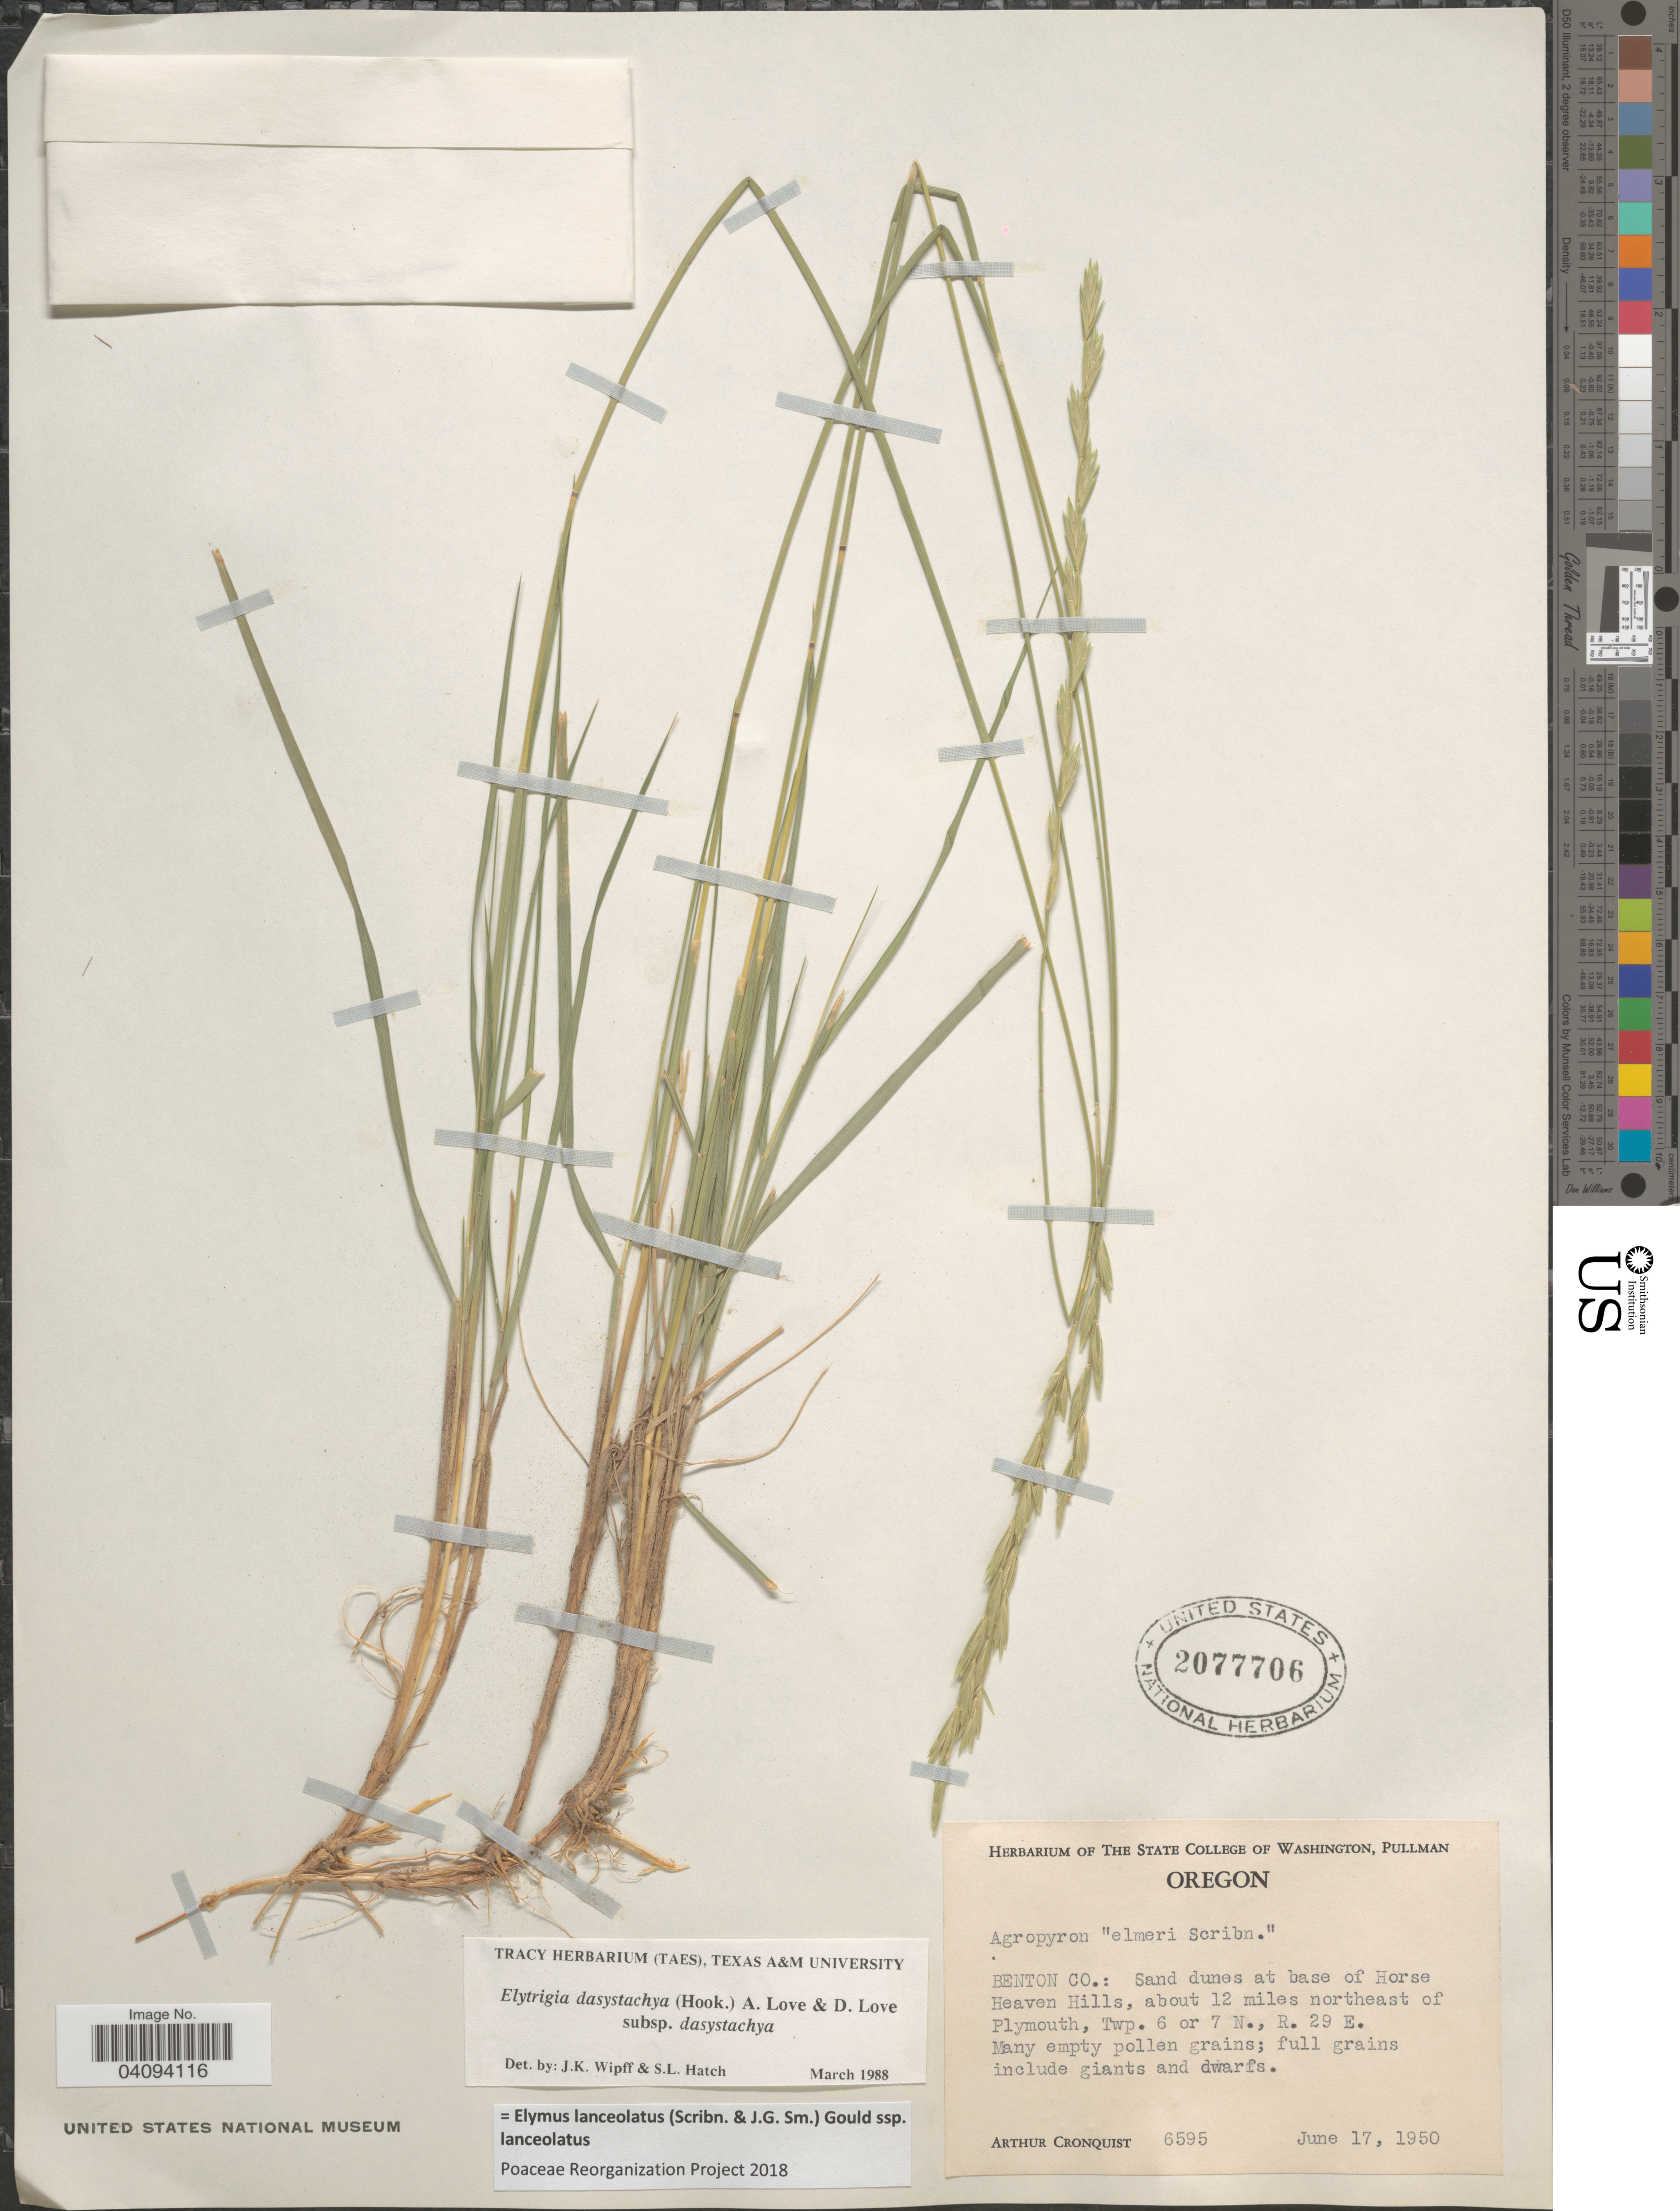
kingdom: Plantae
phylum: Tracheophyta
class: Liliopsida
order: Poales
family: Poaceae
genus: Elymus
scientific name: Elymus lanceolatus subsp. lanceolatus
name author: (Scribn. & J.G. Sm.) Gould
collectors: A. J. Cronquist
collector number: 6595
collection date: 1950-06-17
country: United States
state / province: Oregon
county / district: Benton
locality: Benton Co.: Sand dunes at base of Horse Heaven Hills, about 12 miles northeast of Plymouth, Twp. 6 or 7 N., R. 29 E.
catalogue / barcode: US 2077706